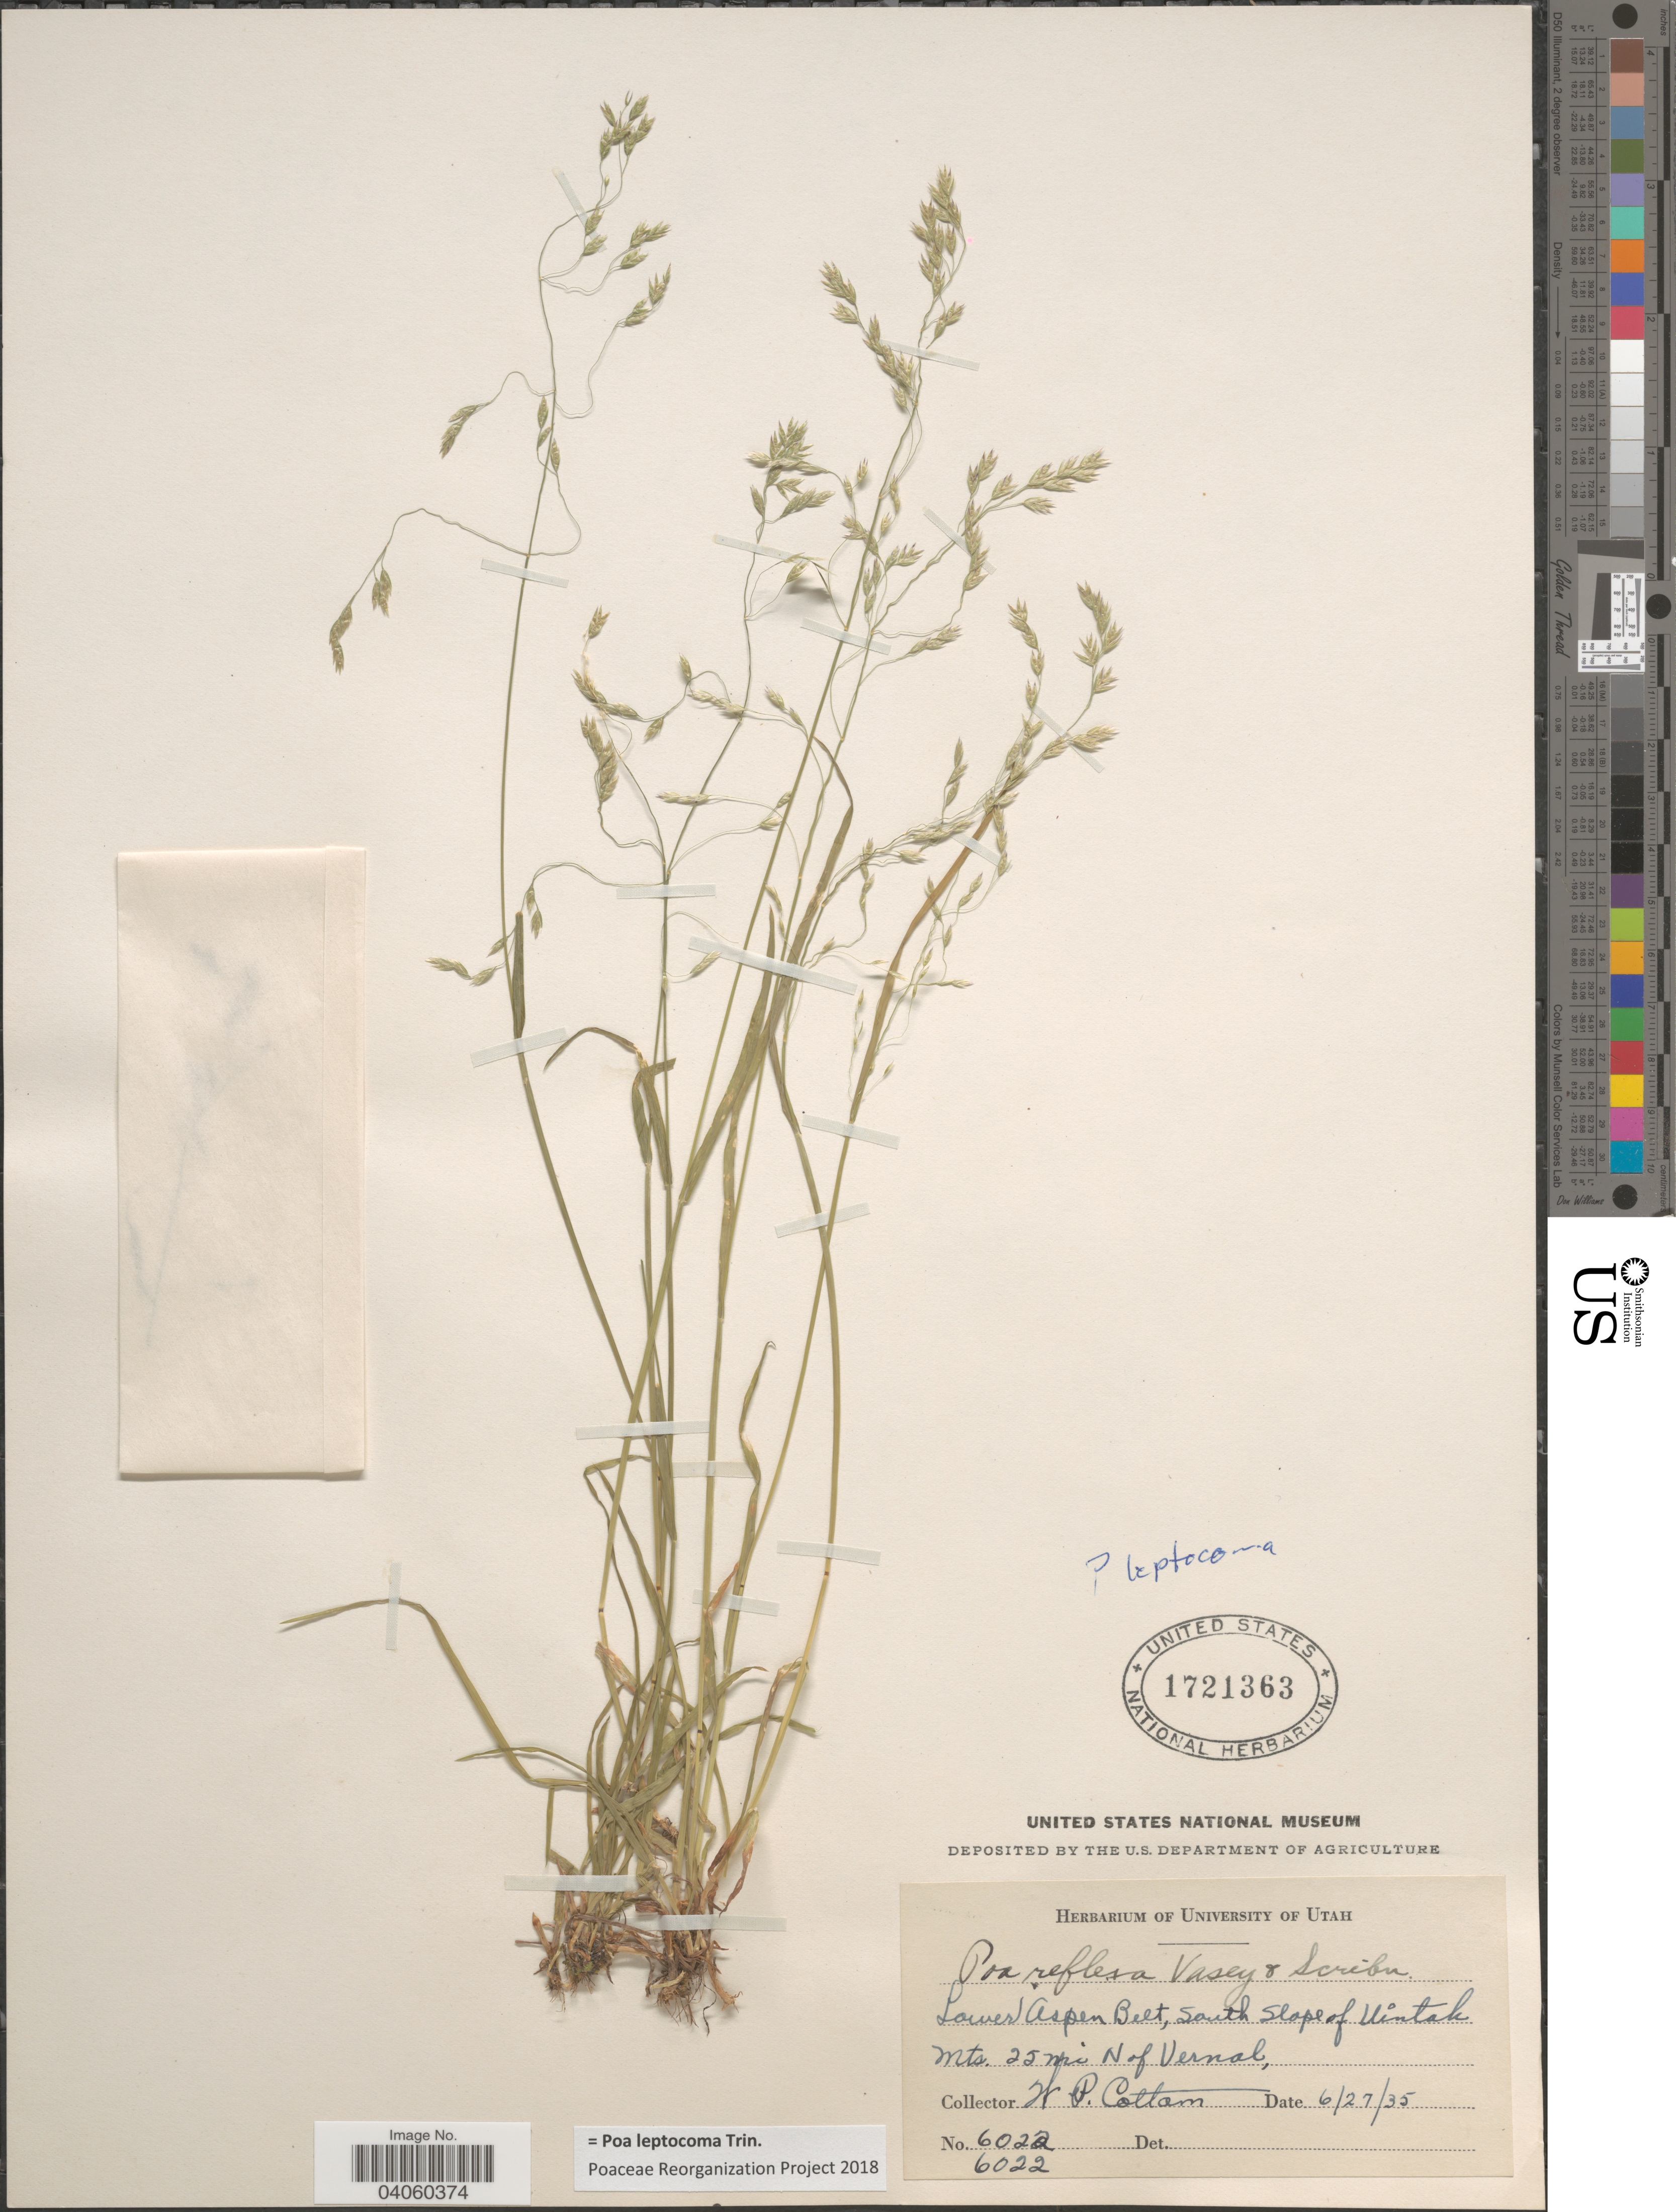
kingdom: Plantae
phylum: Tracheophyta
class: Liliopsida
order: Poales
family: Poaceae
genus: Poa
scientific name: Poa leptocoma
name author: Trin.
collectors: W. Cottam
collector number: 6022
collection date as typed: Transcribed d/m/y: 27/6/35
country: United States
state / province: Utah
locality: Lower Aspen Belt, South Slope of Uintah Mts. 25 mi. N of Vernal.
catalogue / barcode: US 1721363